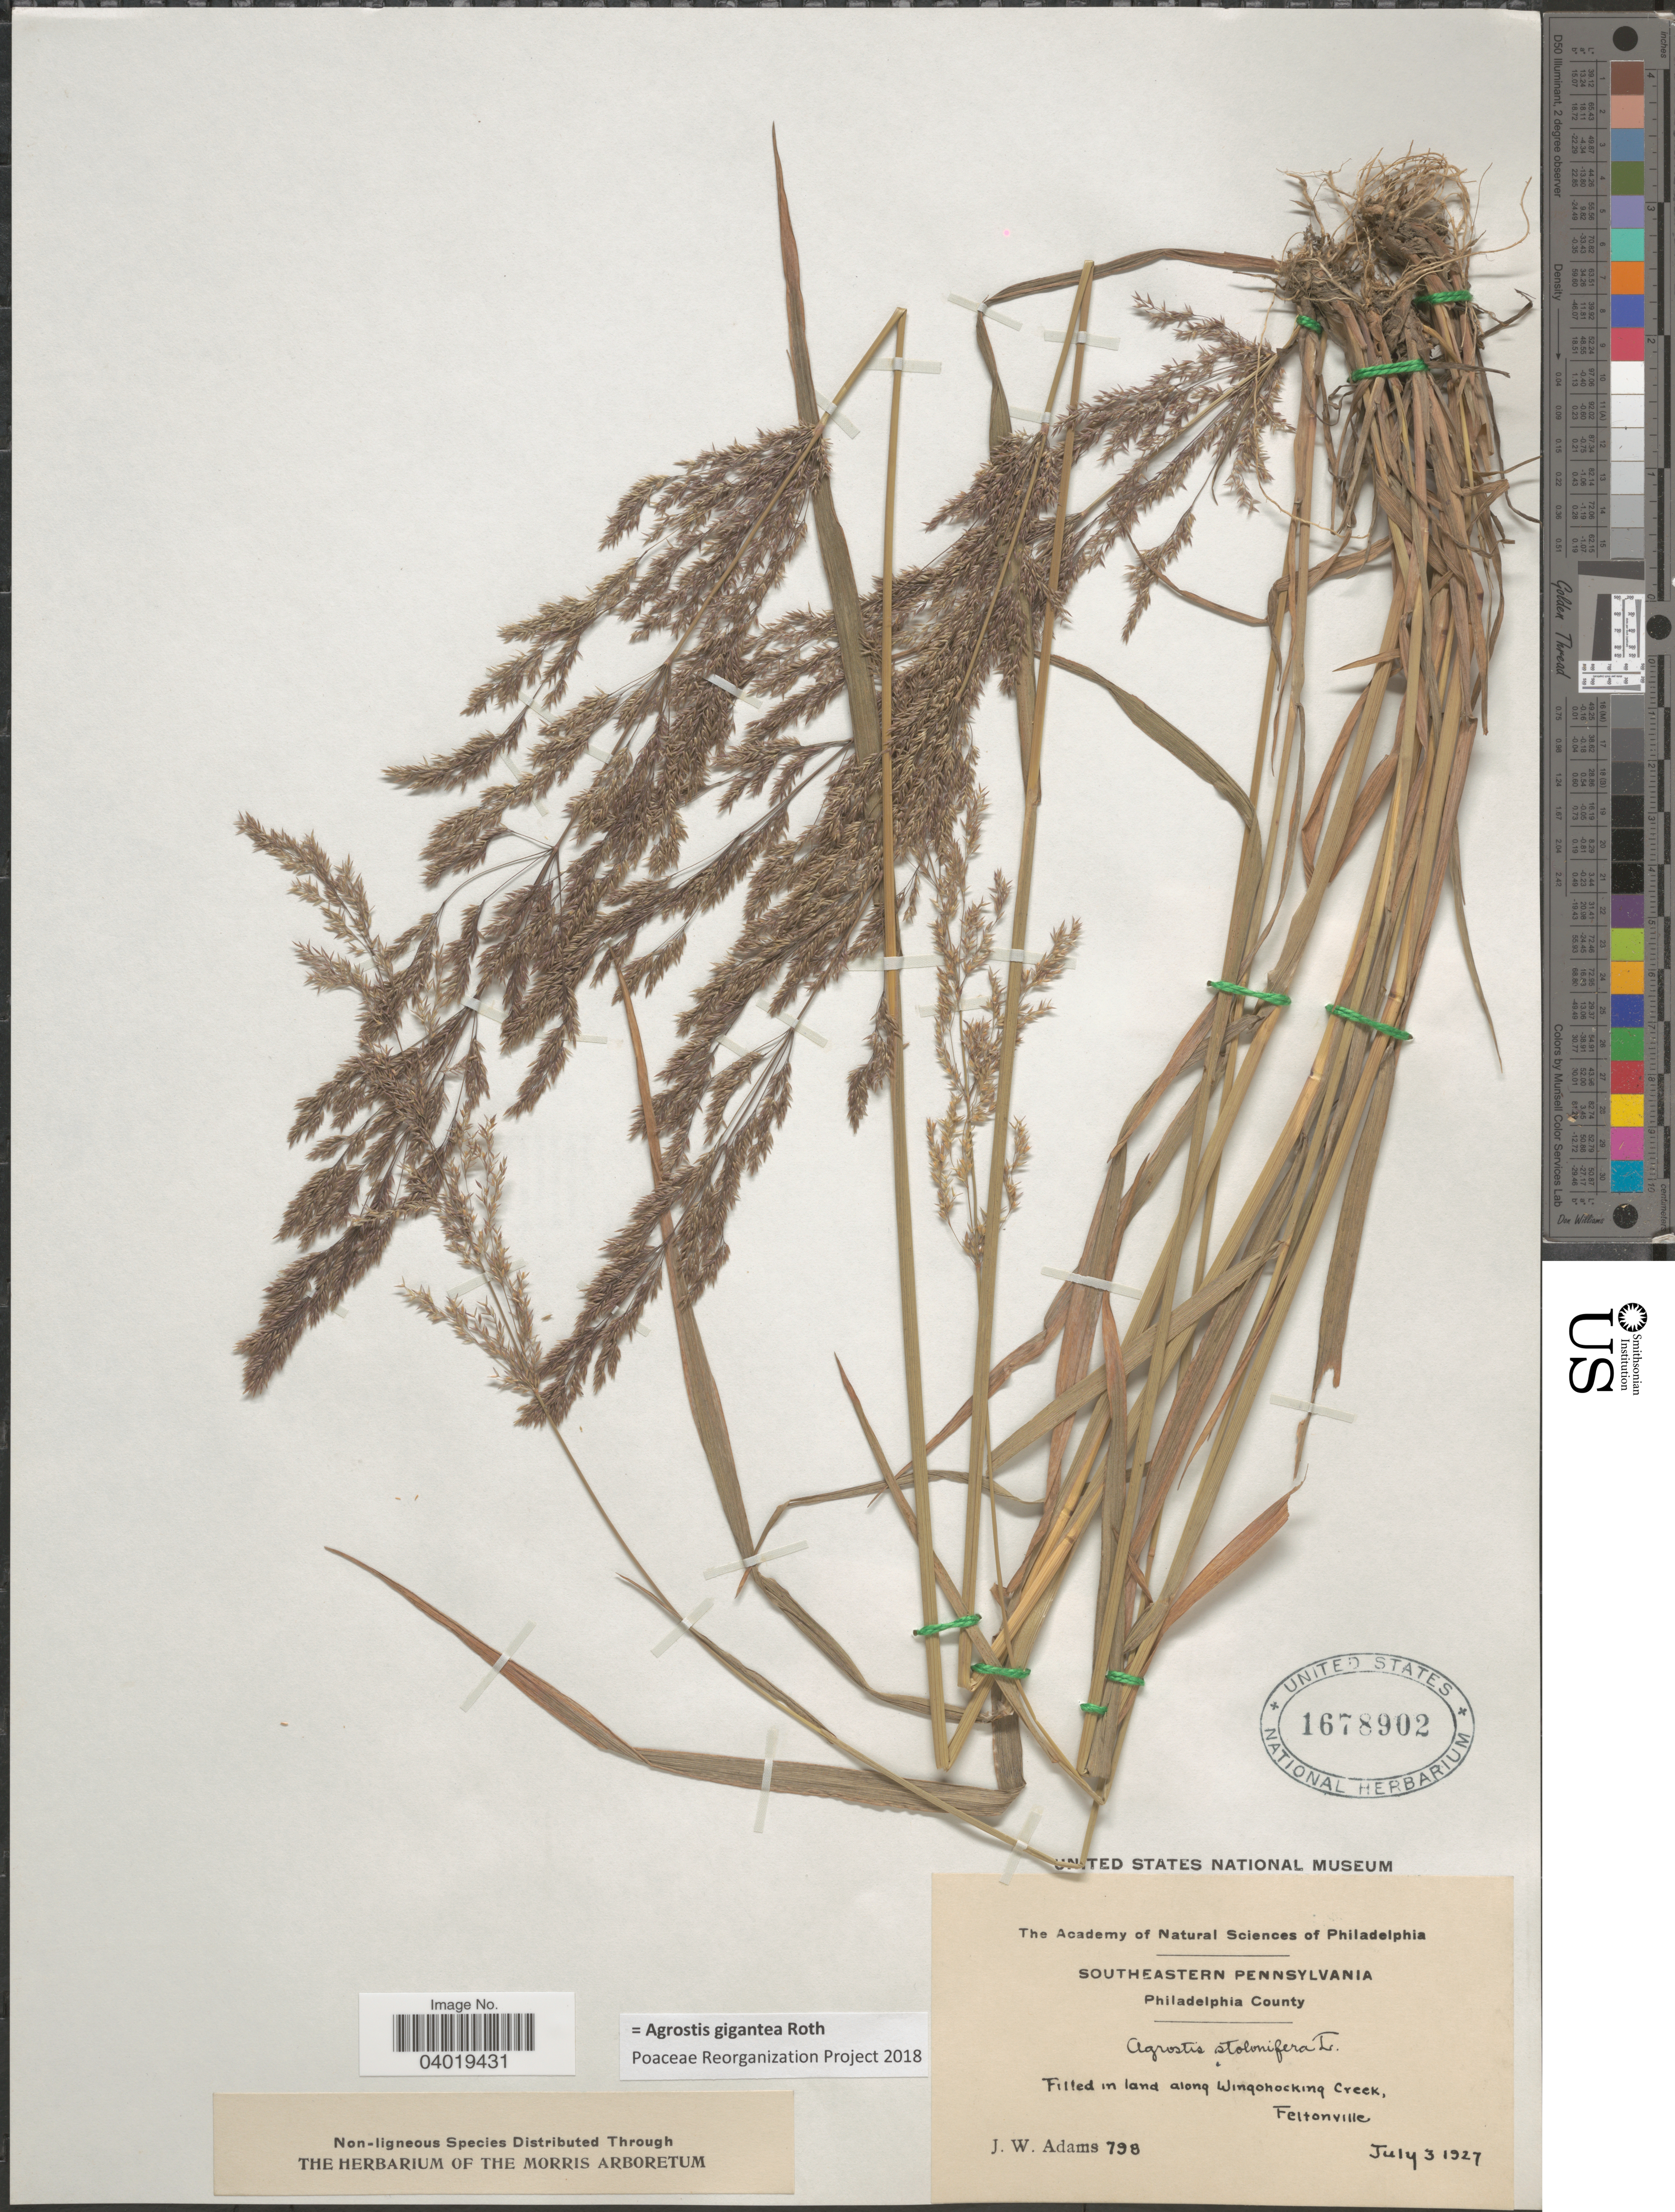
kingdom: Plantae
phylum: Tracheophyta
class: Liliopsida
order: Poales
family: Poaceae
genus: Agrostis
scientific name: Agrostis gigantea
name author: Roth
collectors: J. Adams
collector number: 798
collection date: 1927-07-03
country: United States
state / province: Pennsylvania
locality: Southeastern Pennsylvania. Philadelphia County. Filled in land along Wingohocking Creek, Feltonville.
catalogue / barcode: US 1678902